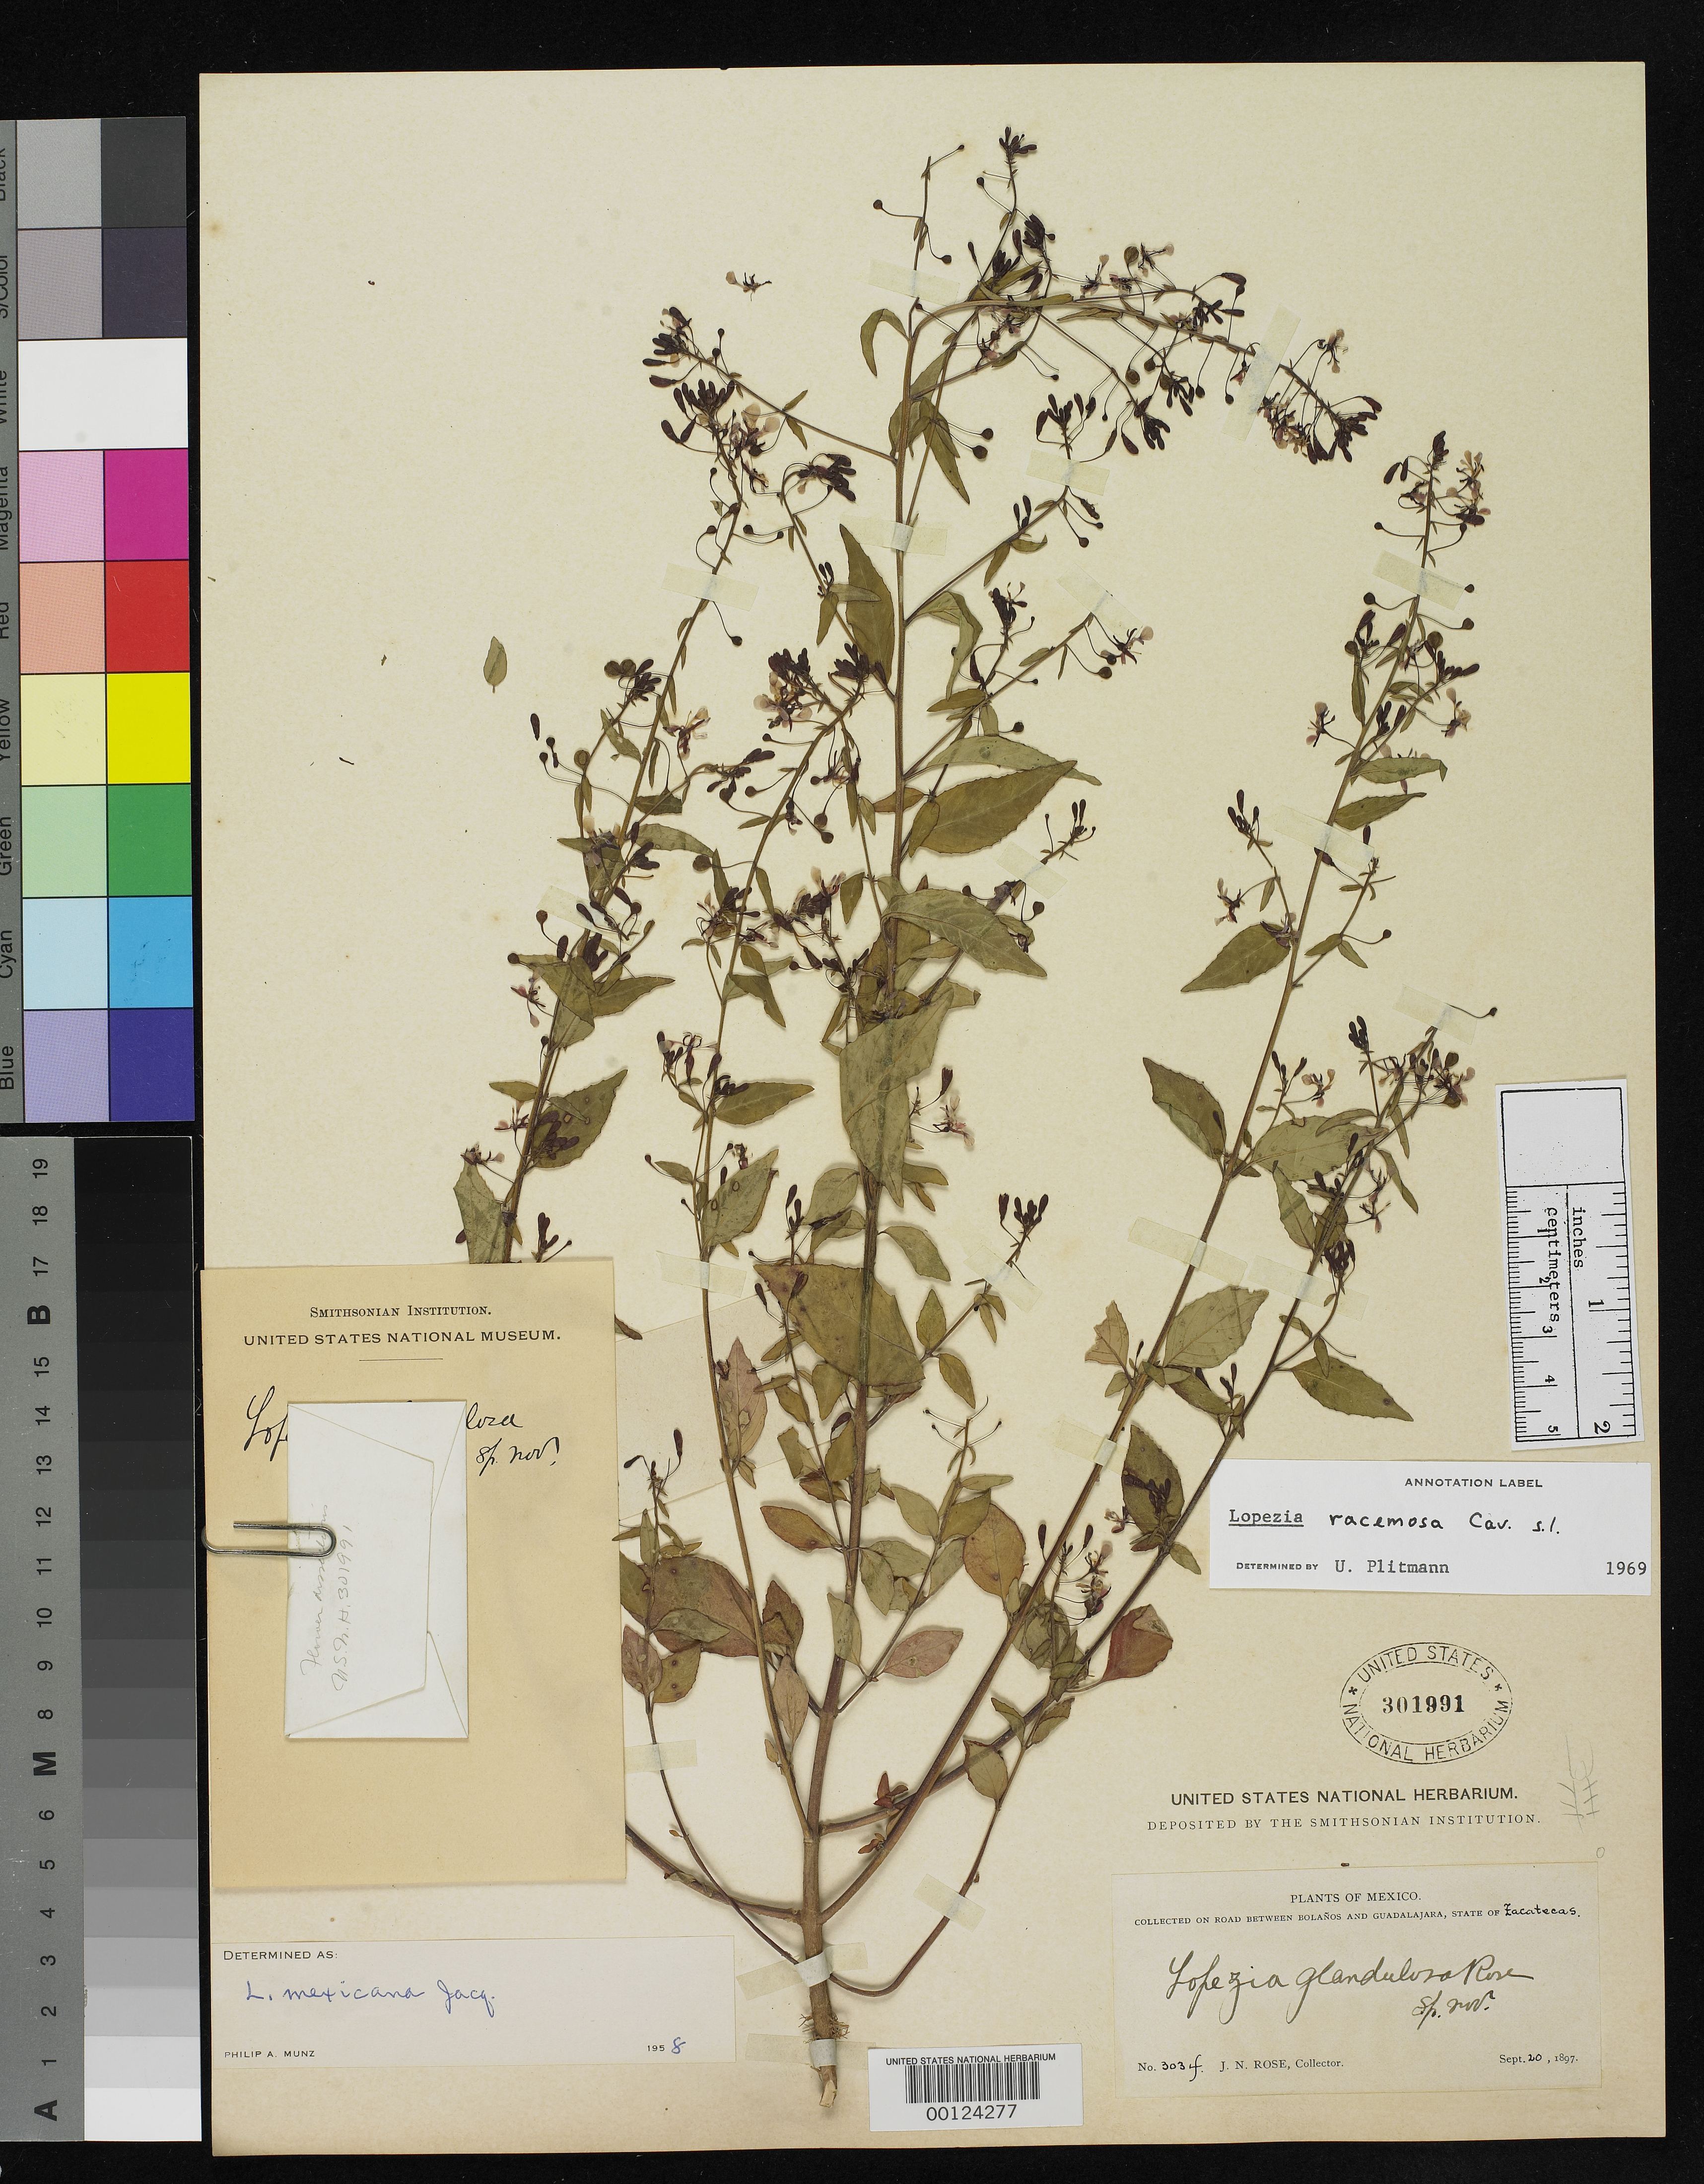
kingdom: Plantae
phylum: Tracheophyta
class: Magnoliopsida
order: Myrtales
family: Onagraceae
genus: Lopezia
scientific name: Lopezia glandulosa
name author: Rose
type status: Holotype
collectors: J. N. Rose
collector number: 3034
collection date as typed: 20 Sep 1897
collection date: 1897-09-20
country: Mexico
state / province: Zacatecas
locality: Between Bolanos and Guadalajara.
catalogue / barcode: US 301991